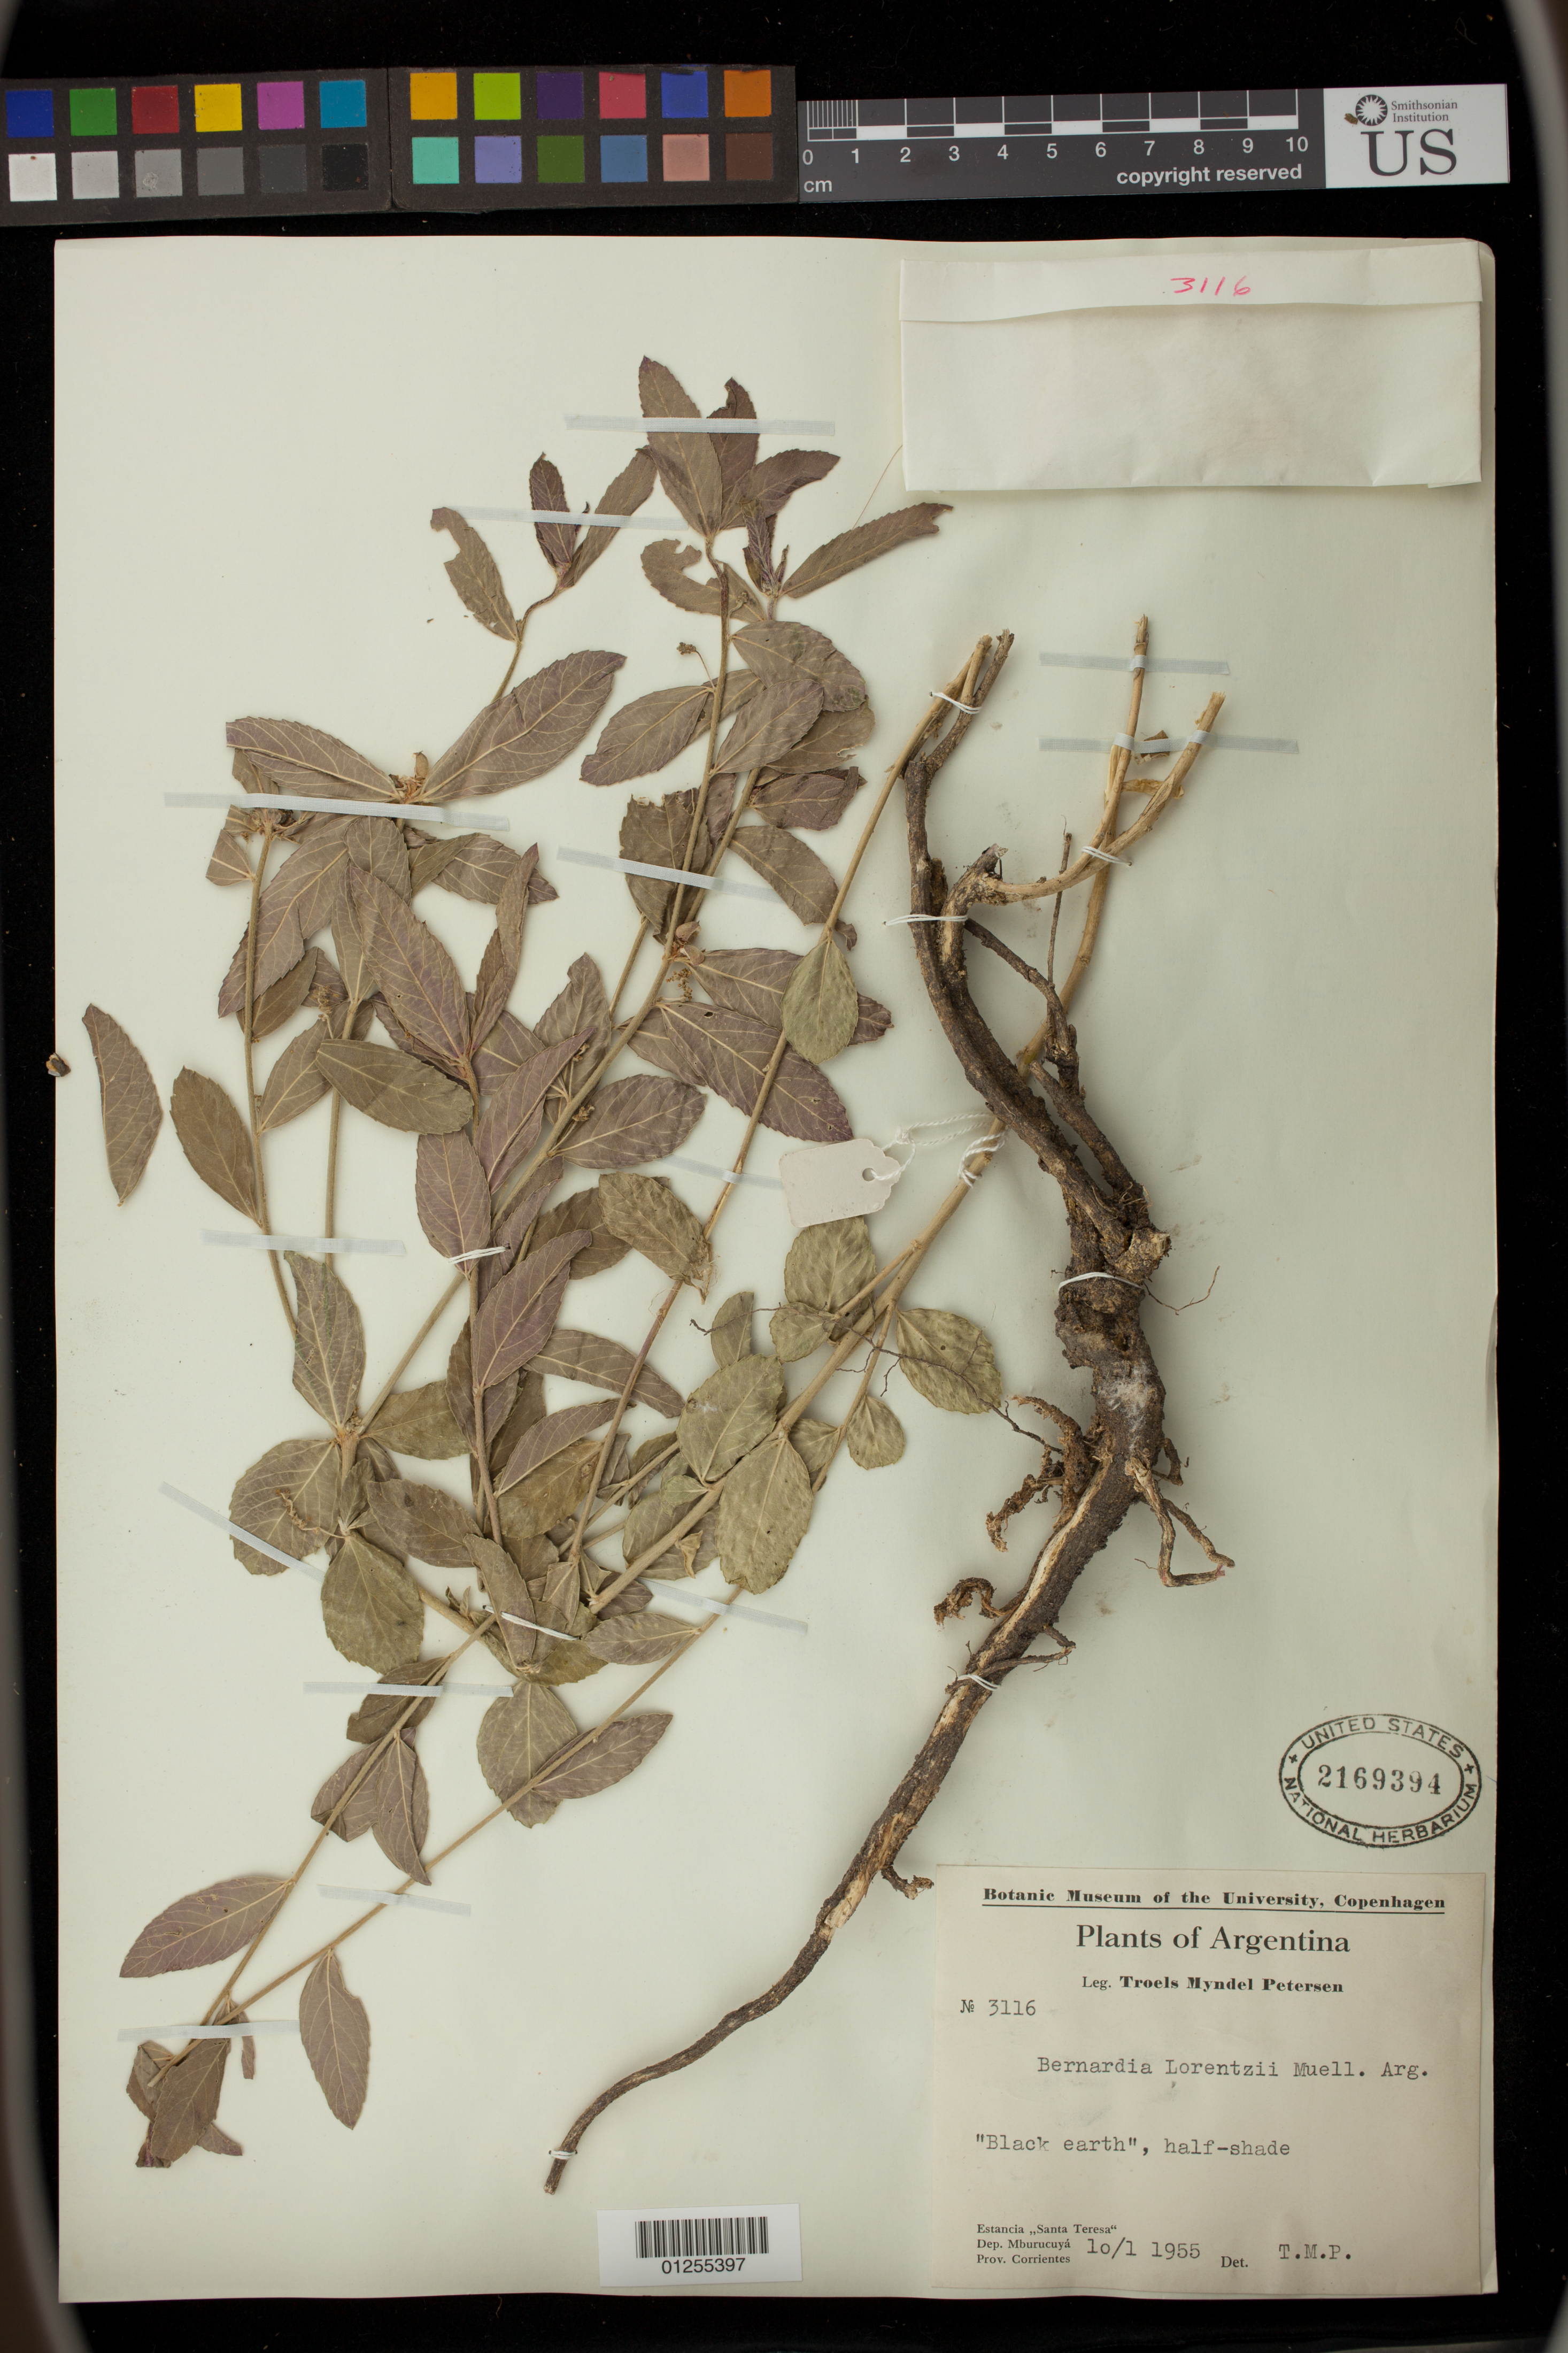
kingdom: Plantae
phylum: Tracheophyta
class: Magnoliopsida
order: Malpighiales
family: Euphorbiaceae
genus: Bernardia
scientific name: Bernardia lorentzii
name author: Müll. Arg.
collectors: T. M. Petersen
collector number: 3116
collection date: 1955-01-10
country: Argentina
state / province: Corrientes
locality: Estancia Santa Teresa. Dep. Mburucuya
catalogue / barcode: US 2169394